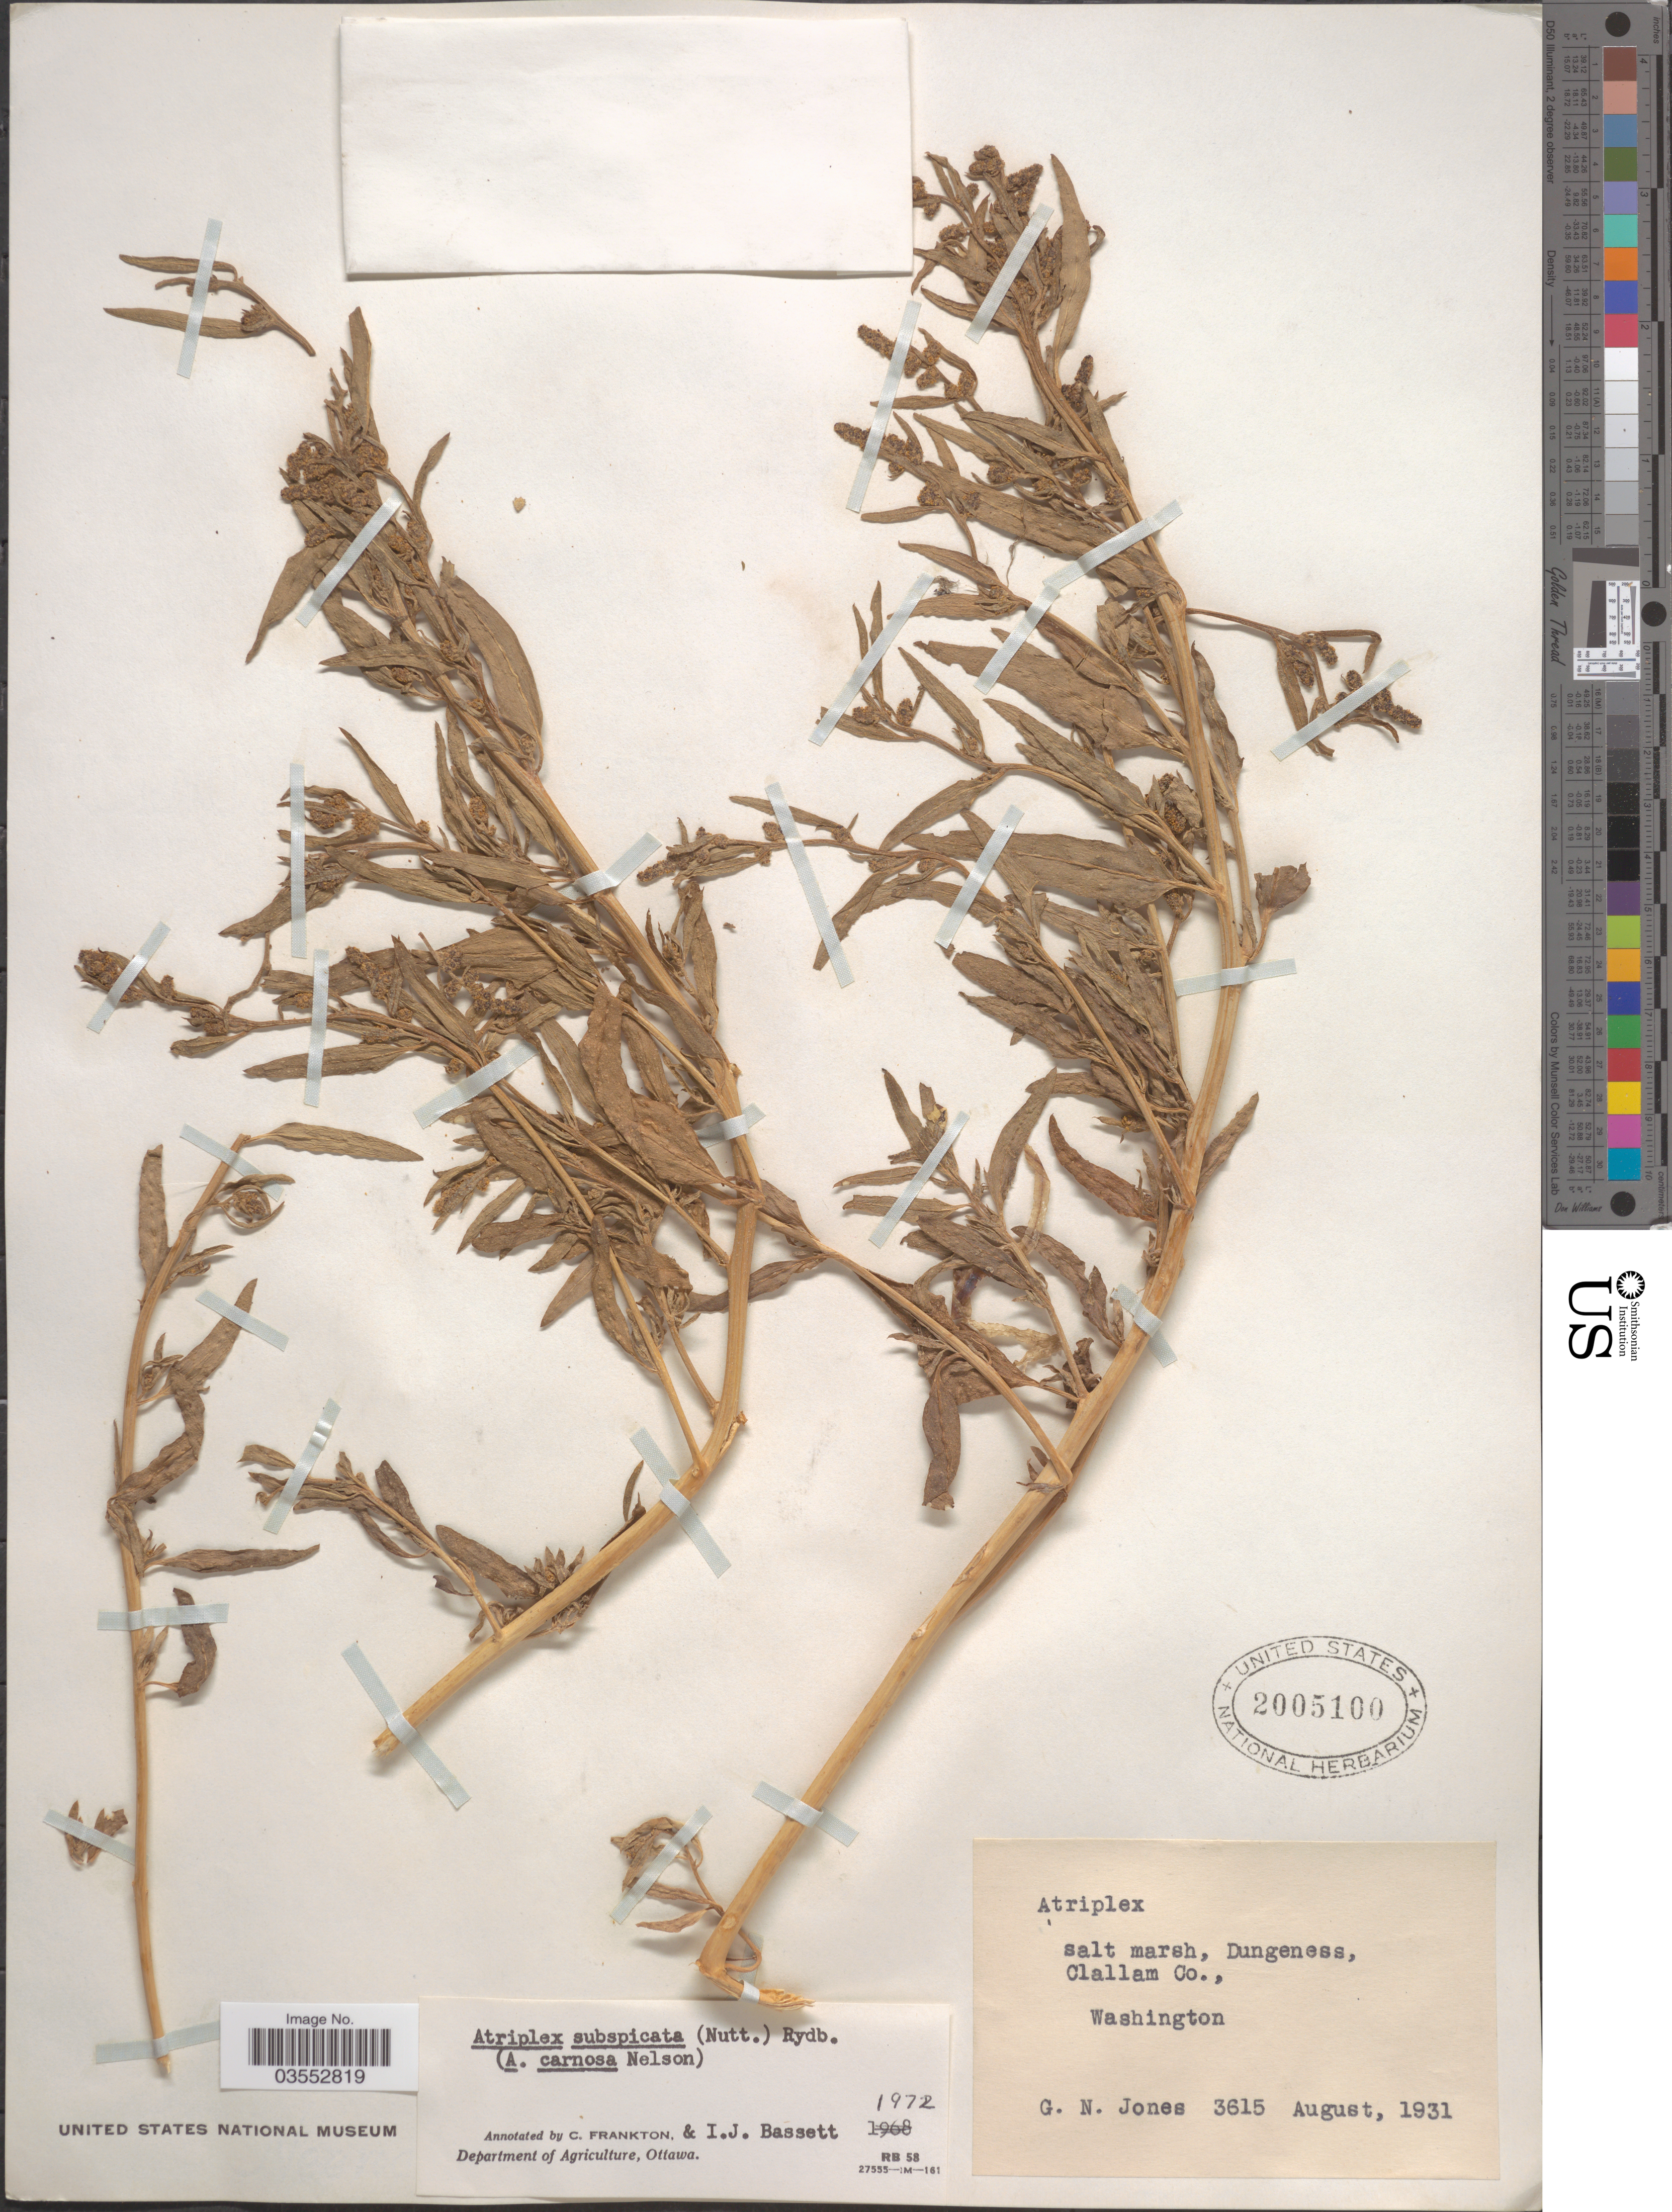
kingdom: Plantae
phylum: Tracheophyta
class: Magnoliopsida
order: Caryophyllales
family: Amaranthaceae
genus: Atriplex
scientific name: Atriplex subspicata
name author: (Nutt.) Rydb.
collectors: G. N. Jones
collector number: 3615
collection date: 1931-08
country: United States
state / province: Washington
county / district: Clallam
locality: Dungeness, Clallam Co.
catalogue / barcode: US 2005100